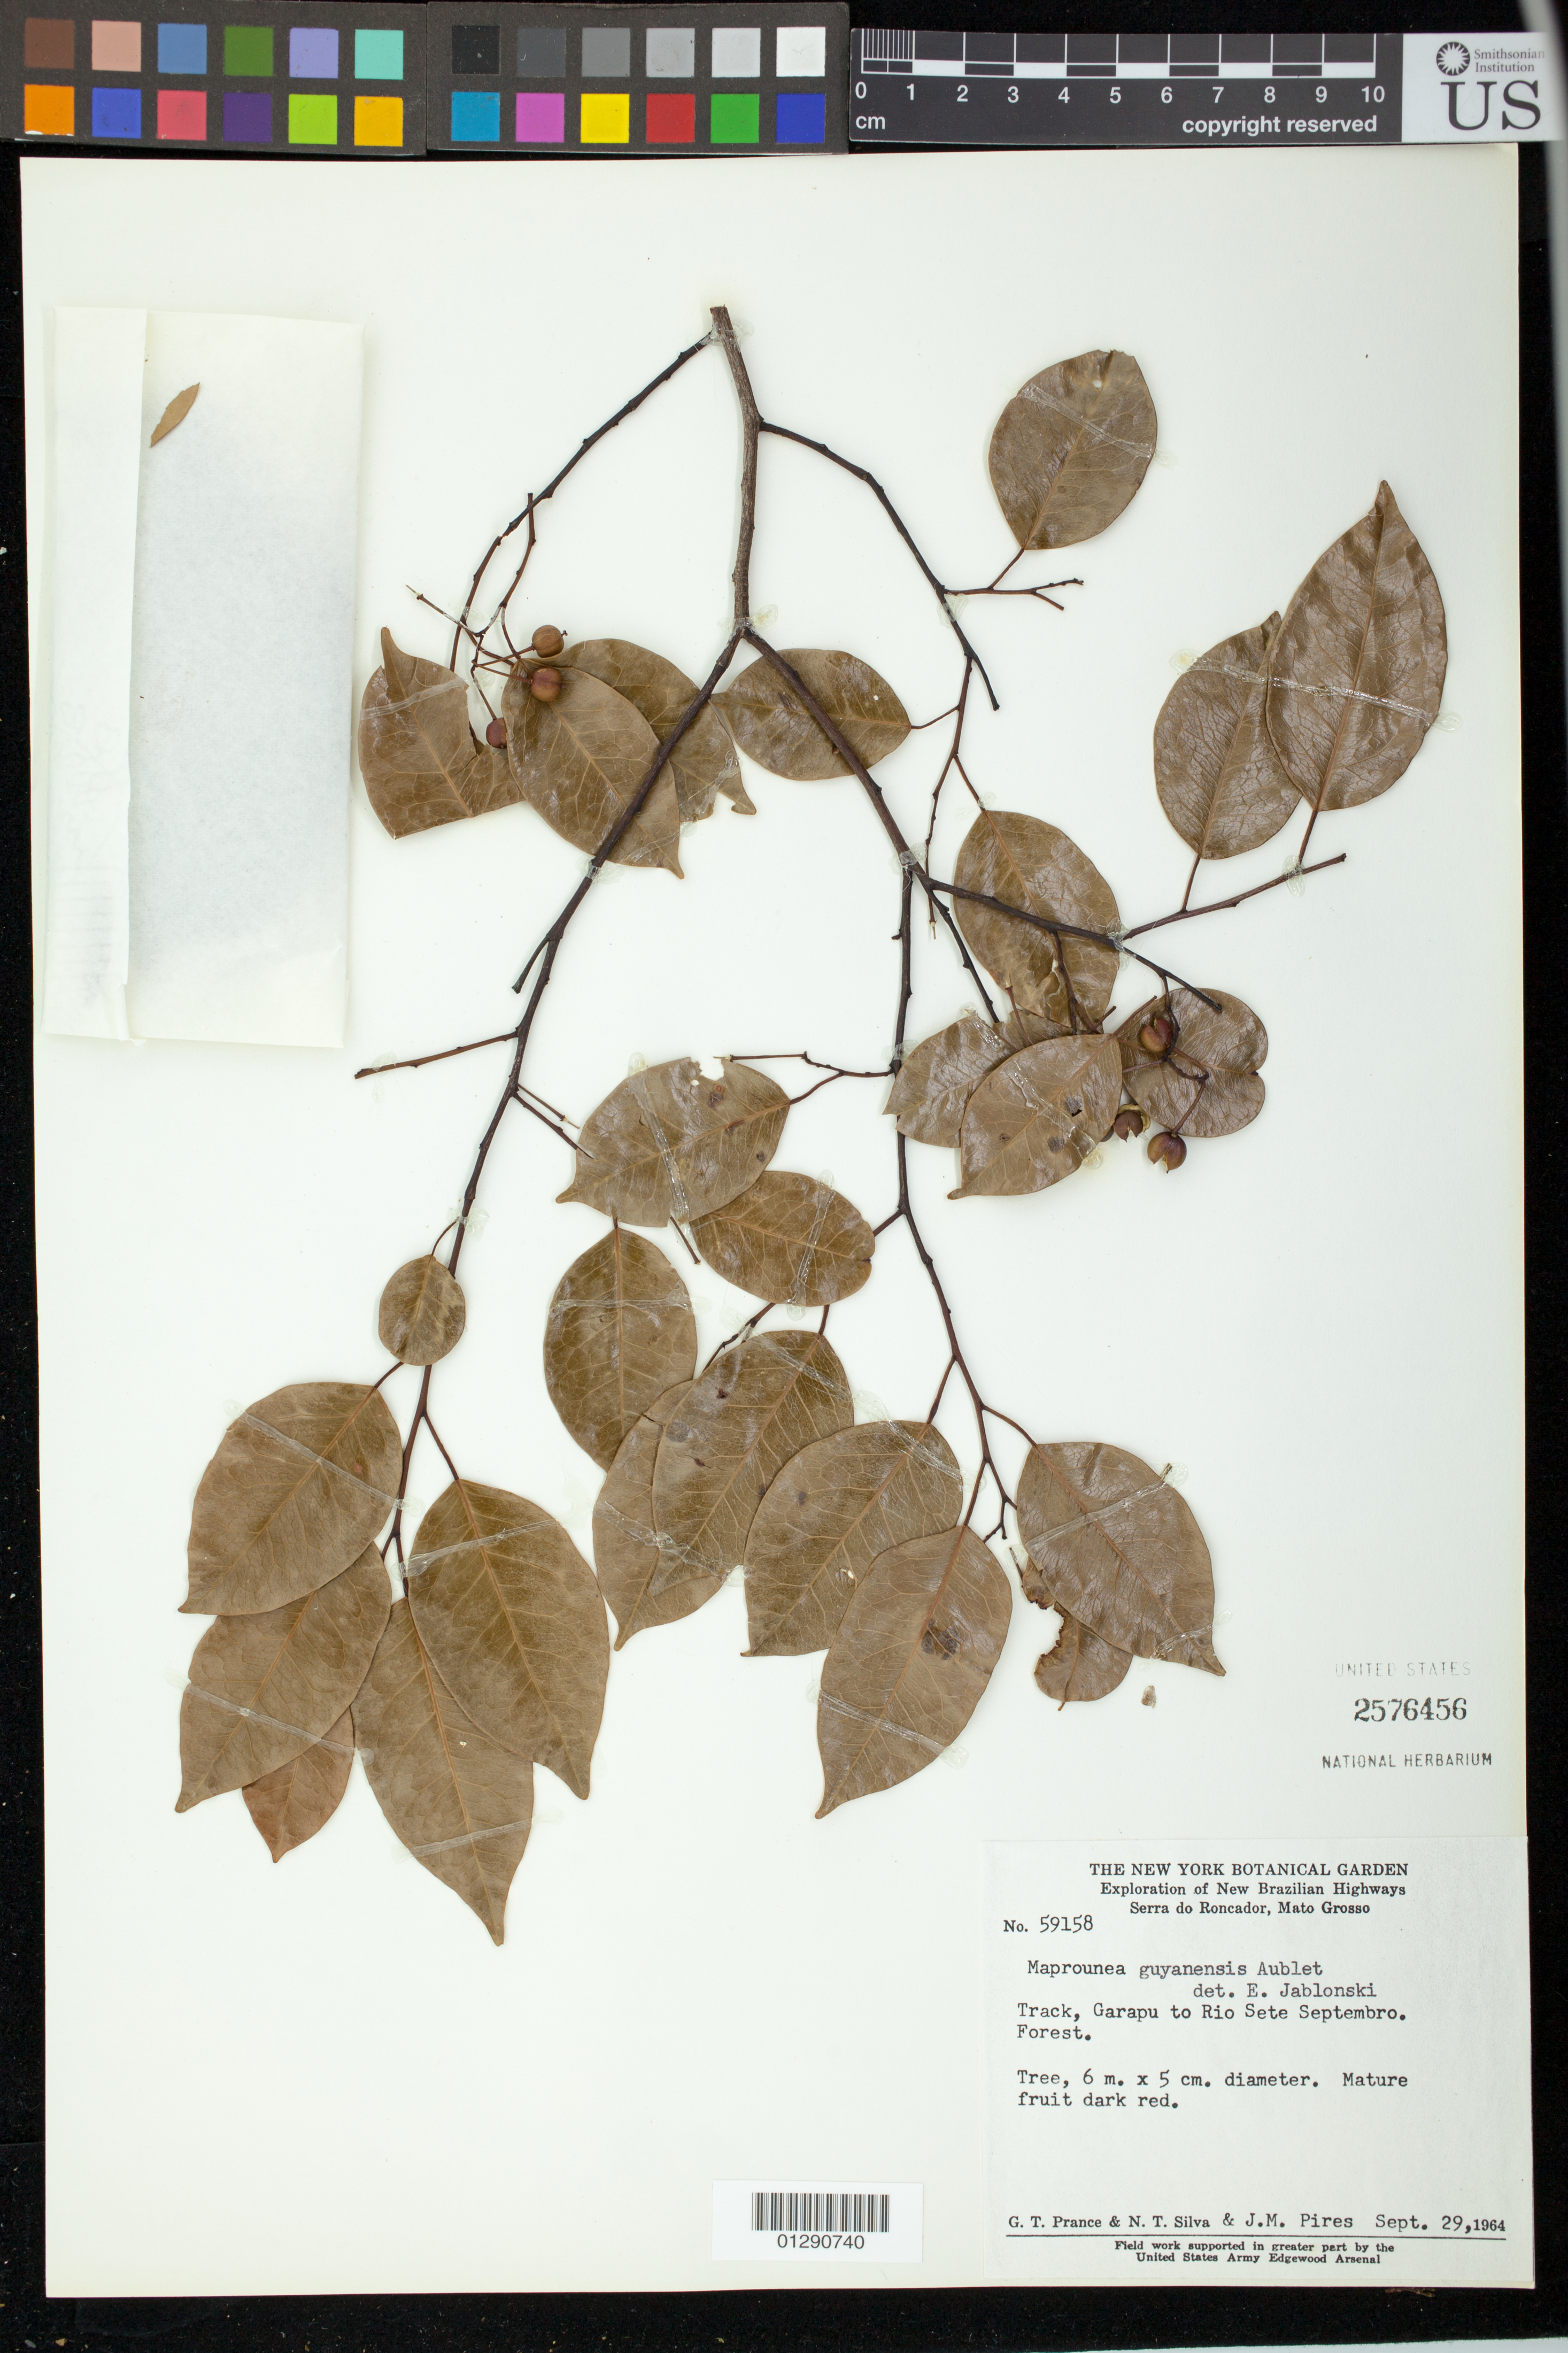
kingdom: Plantae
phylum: Tracheophyta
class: Magnoliopsida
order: Malpighiales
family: Euphorbiaceae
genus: Maprounea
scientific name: Maprounea guianensis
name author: Aubl.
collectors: G. T. Prance, N. T. Silva & J. M. Pires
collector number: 59158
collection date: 1964-09-29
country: Brazil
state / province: Mato Grosso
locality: Garapu to Rio Sete Septembro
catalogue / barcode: US 2576456